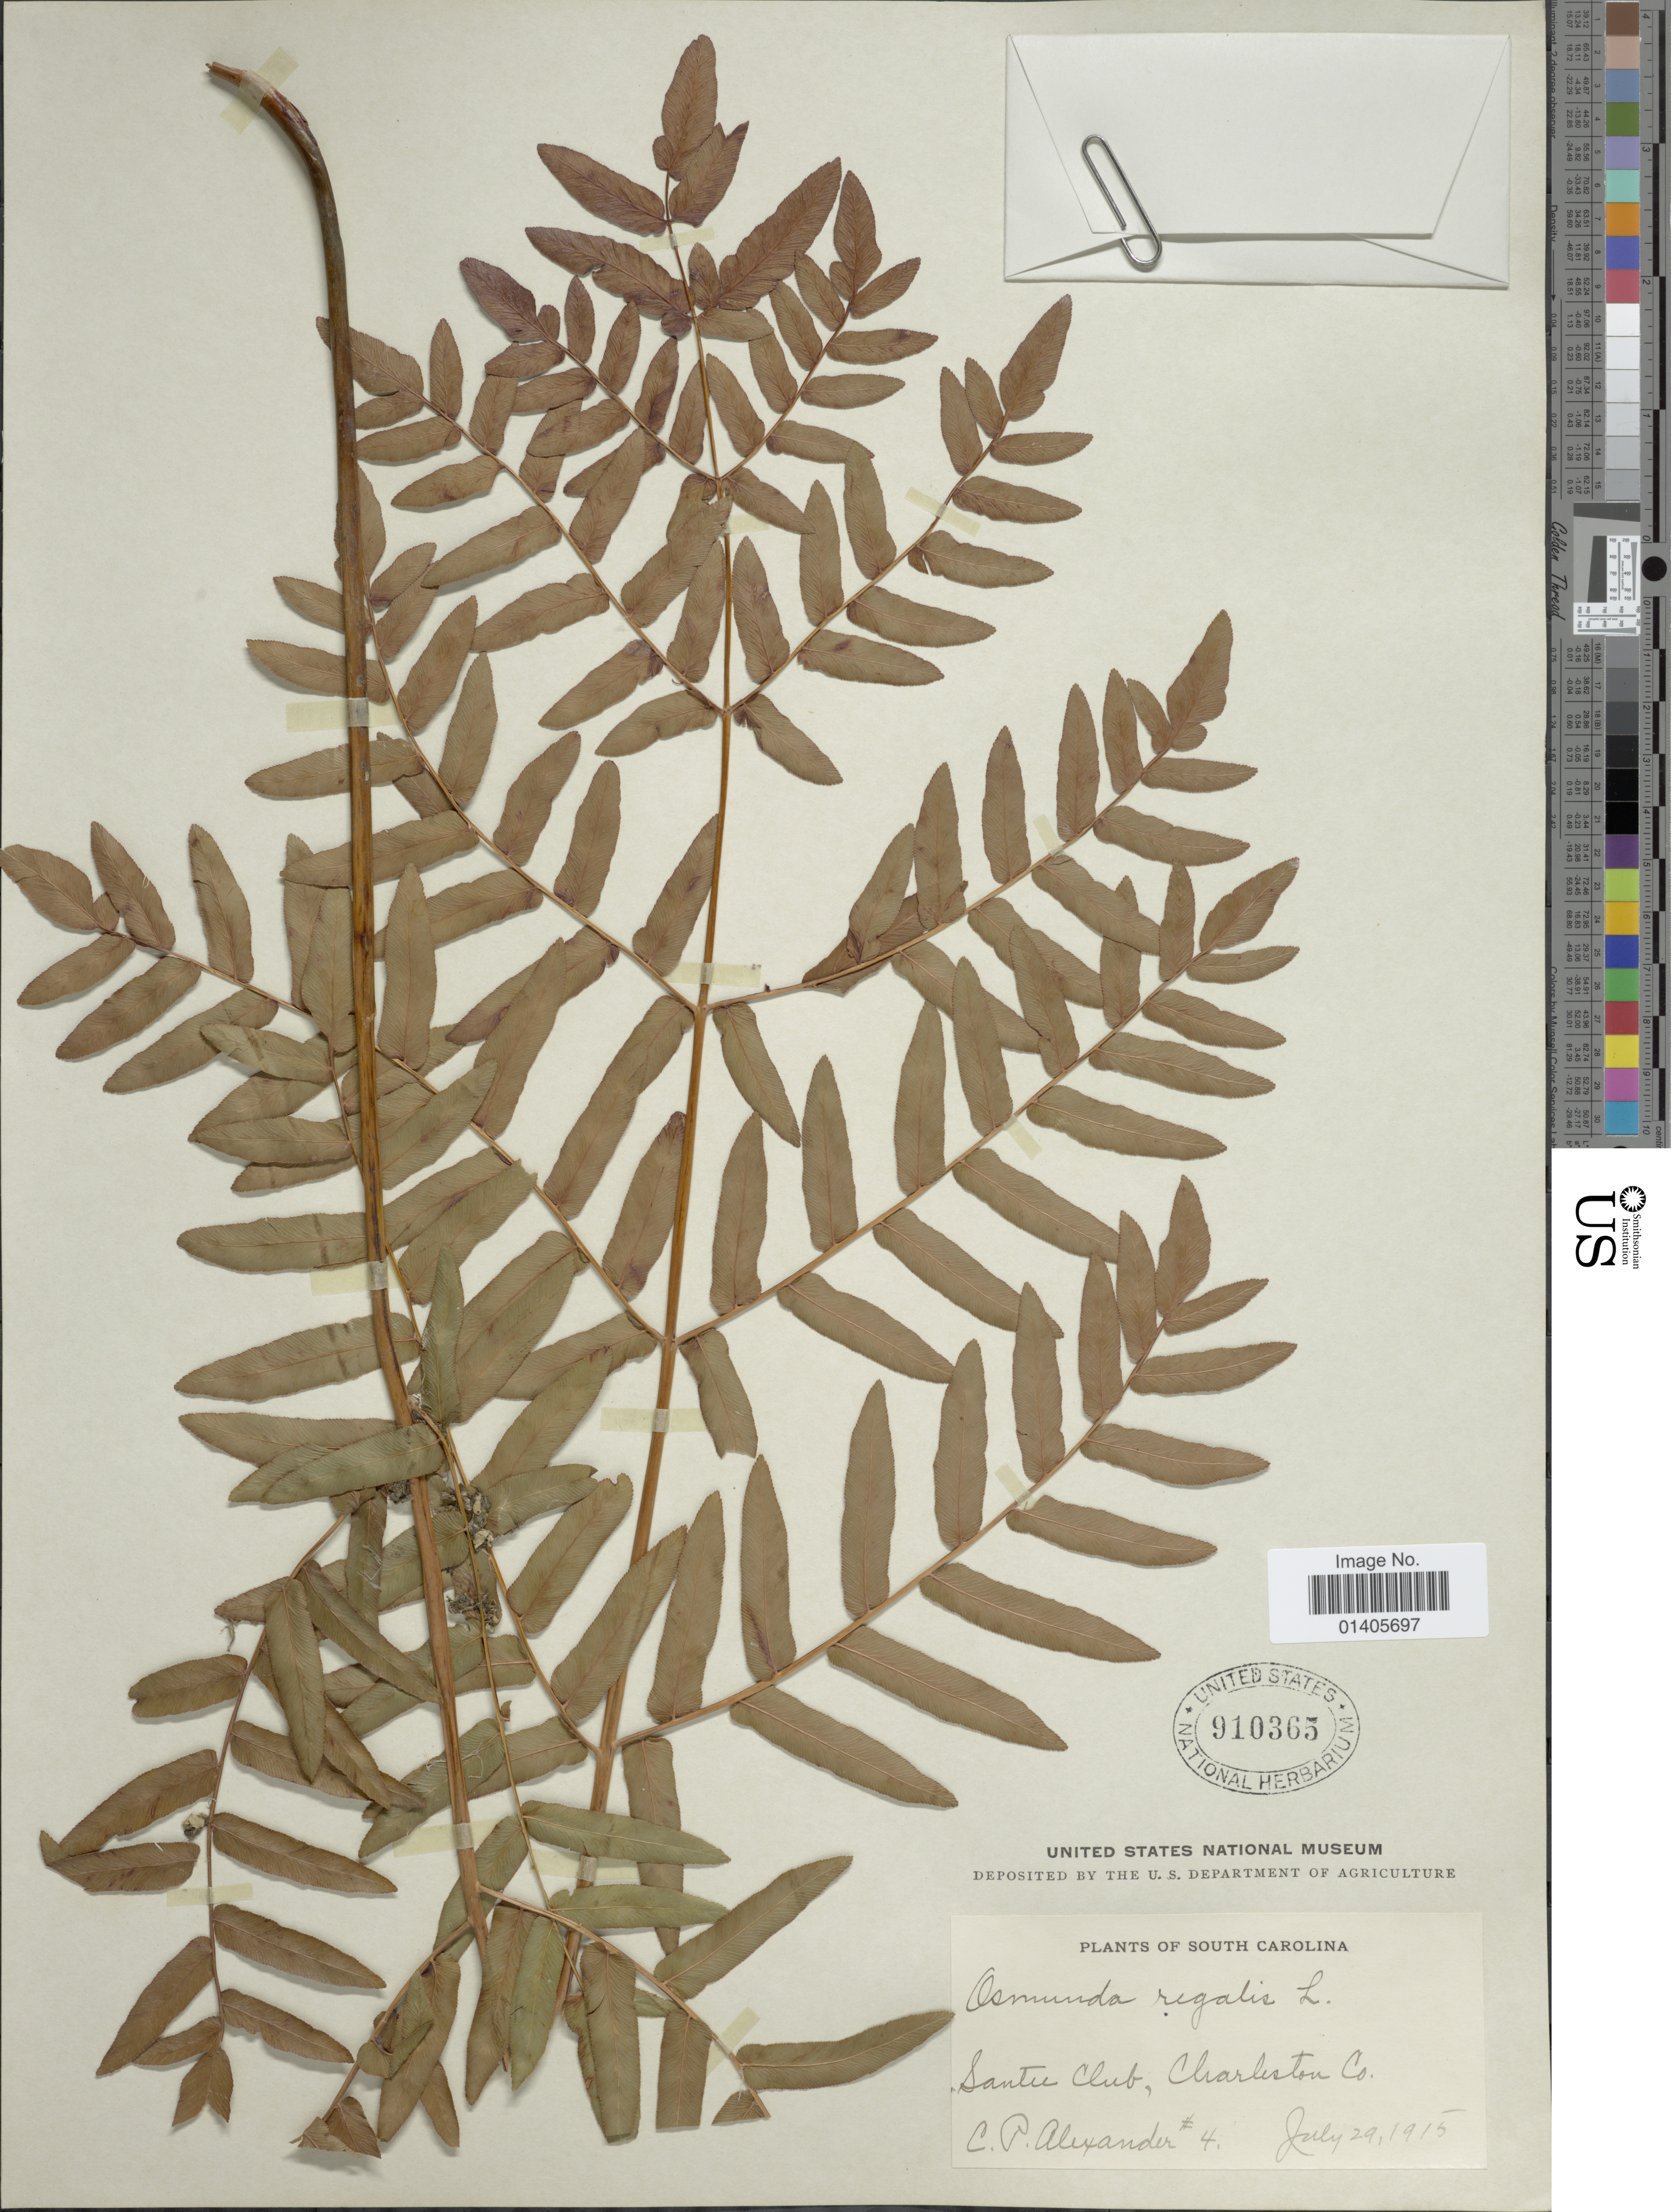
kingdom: Plantae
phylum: Tracheophyta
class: Polypodiopsida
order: Osmundales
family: Osmundaceae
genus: Osmunda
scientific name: Osmunda regalis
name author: L.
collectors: C. P. Alexander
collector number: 4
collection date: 1915-07-29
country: United States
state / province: South Carolina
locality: Santa Club, Charleston Co.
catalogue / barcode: US 910365